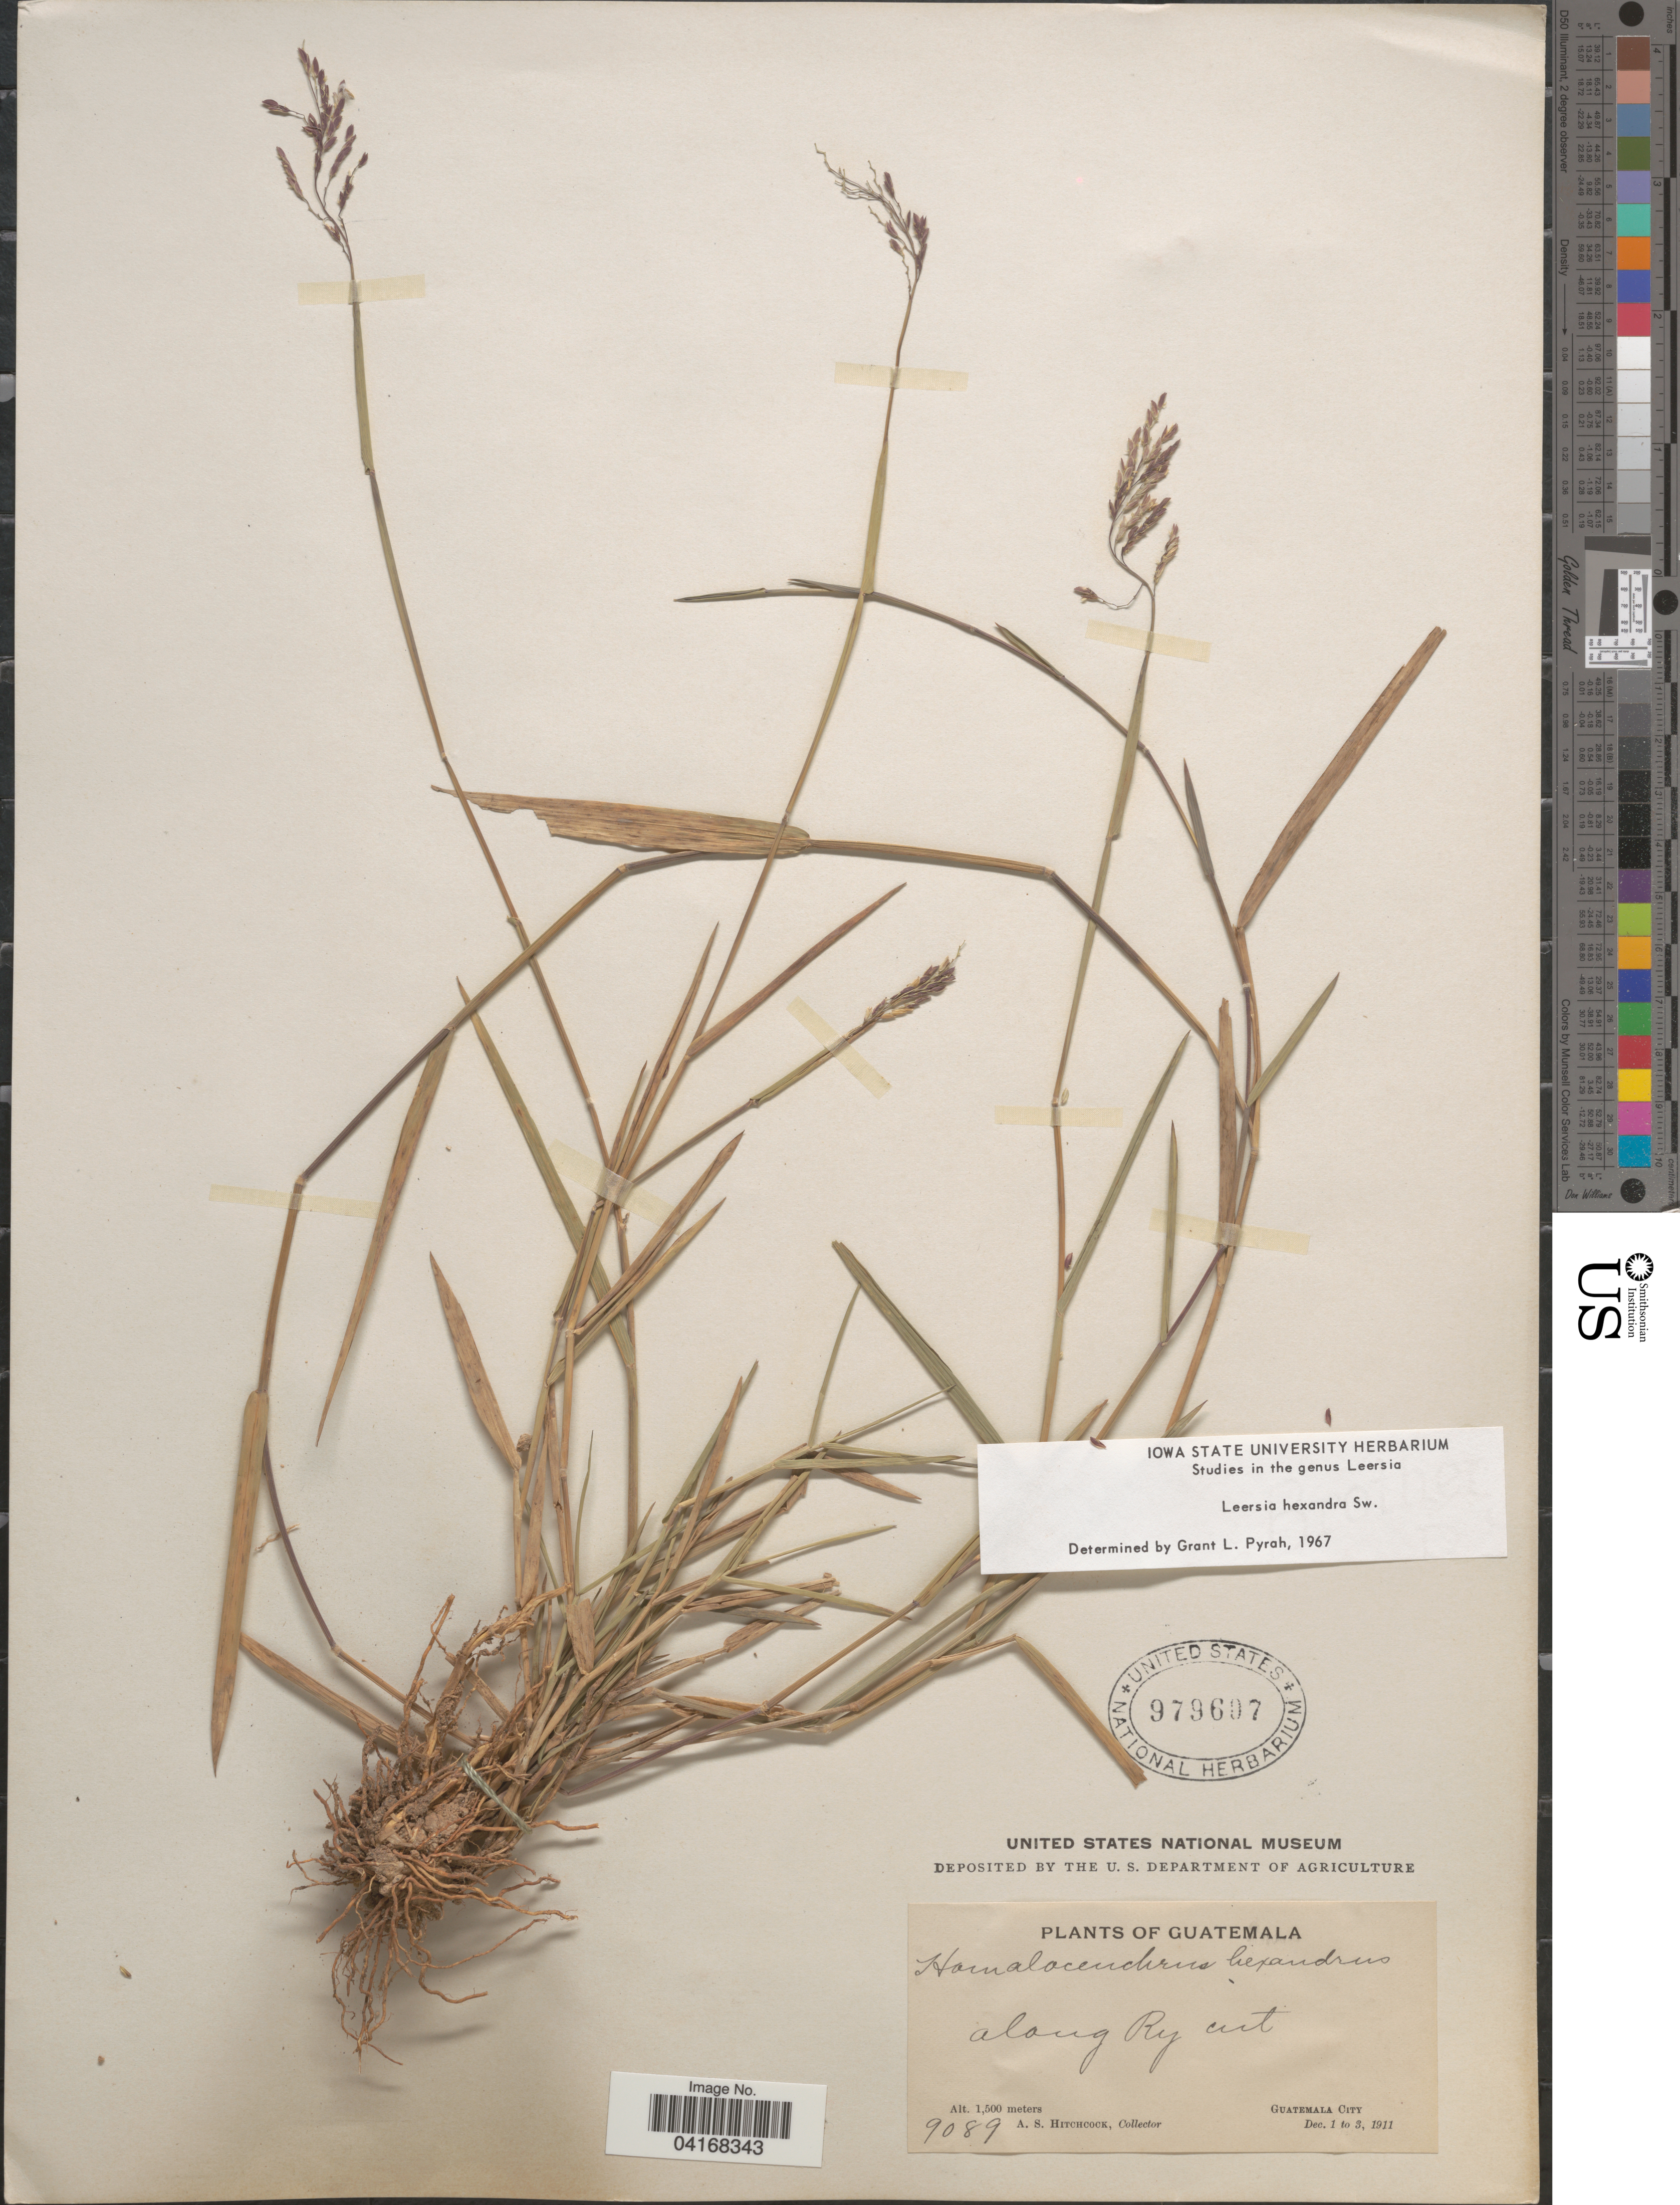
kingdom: Plantae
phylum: Tracheophyta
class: Liliopsida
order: Poales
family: Poaceae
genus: Leersia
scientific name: Leersia hexandra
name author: Sw.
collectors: A. S. Hitchcock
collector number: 9089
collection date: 1911-12-01/1911-12-03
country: Guatemala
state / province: Guatemala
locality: Along [illegible].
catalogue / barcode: US 979607